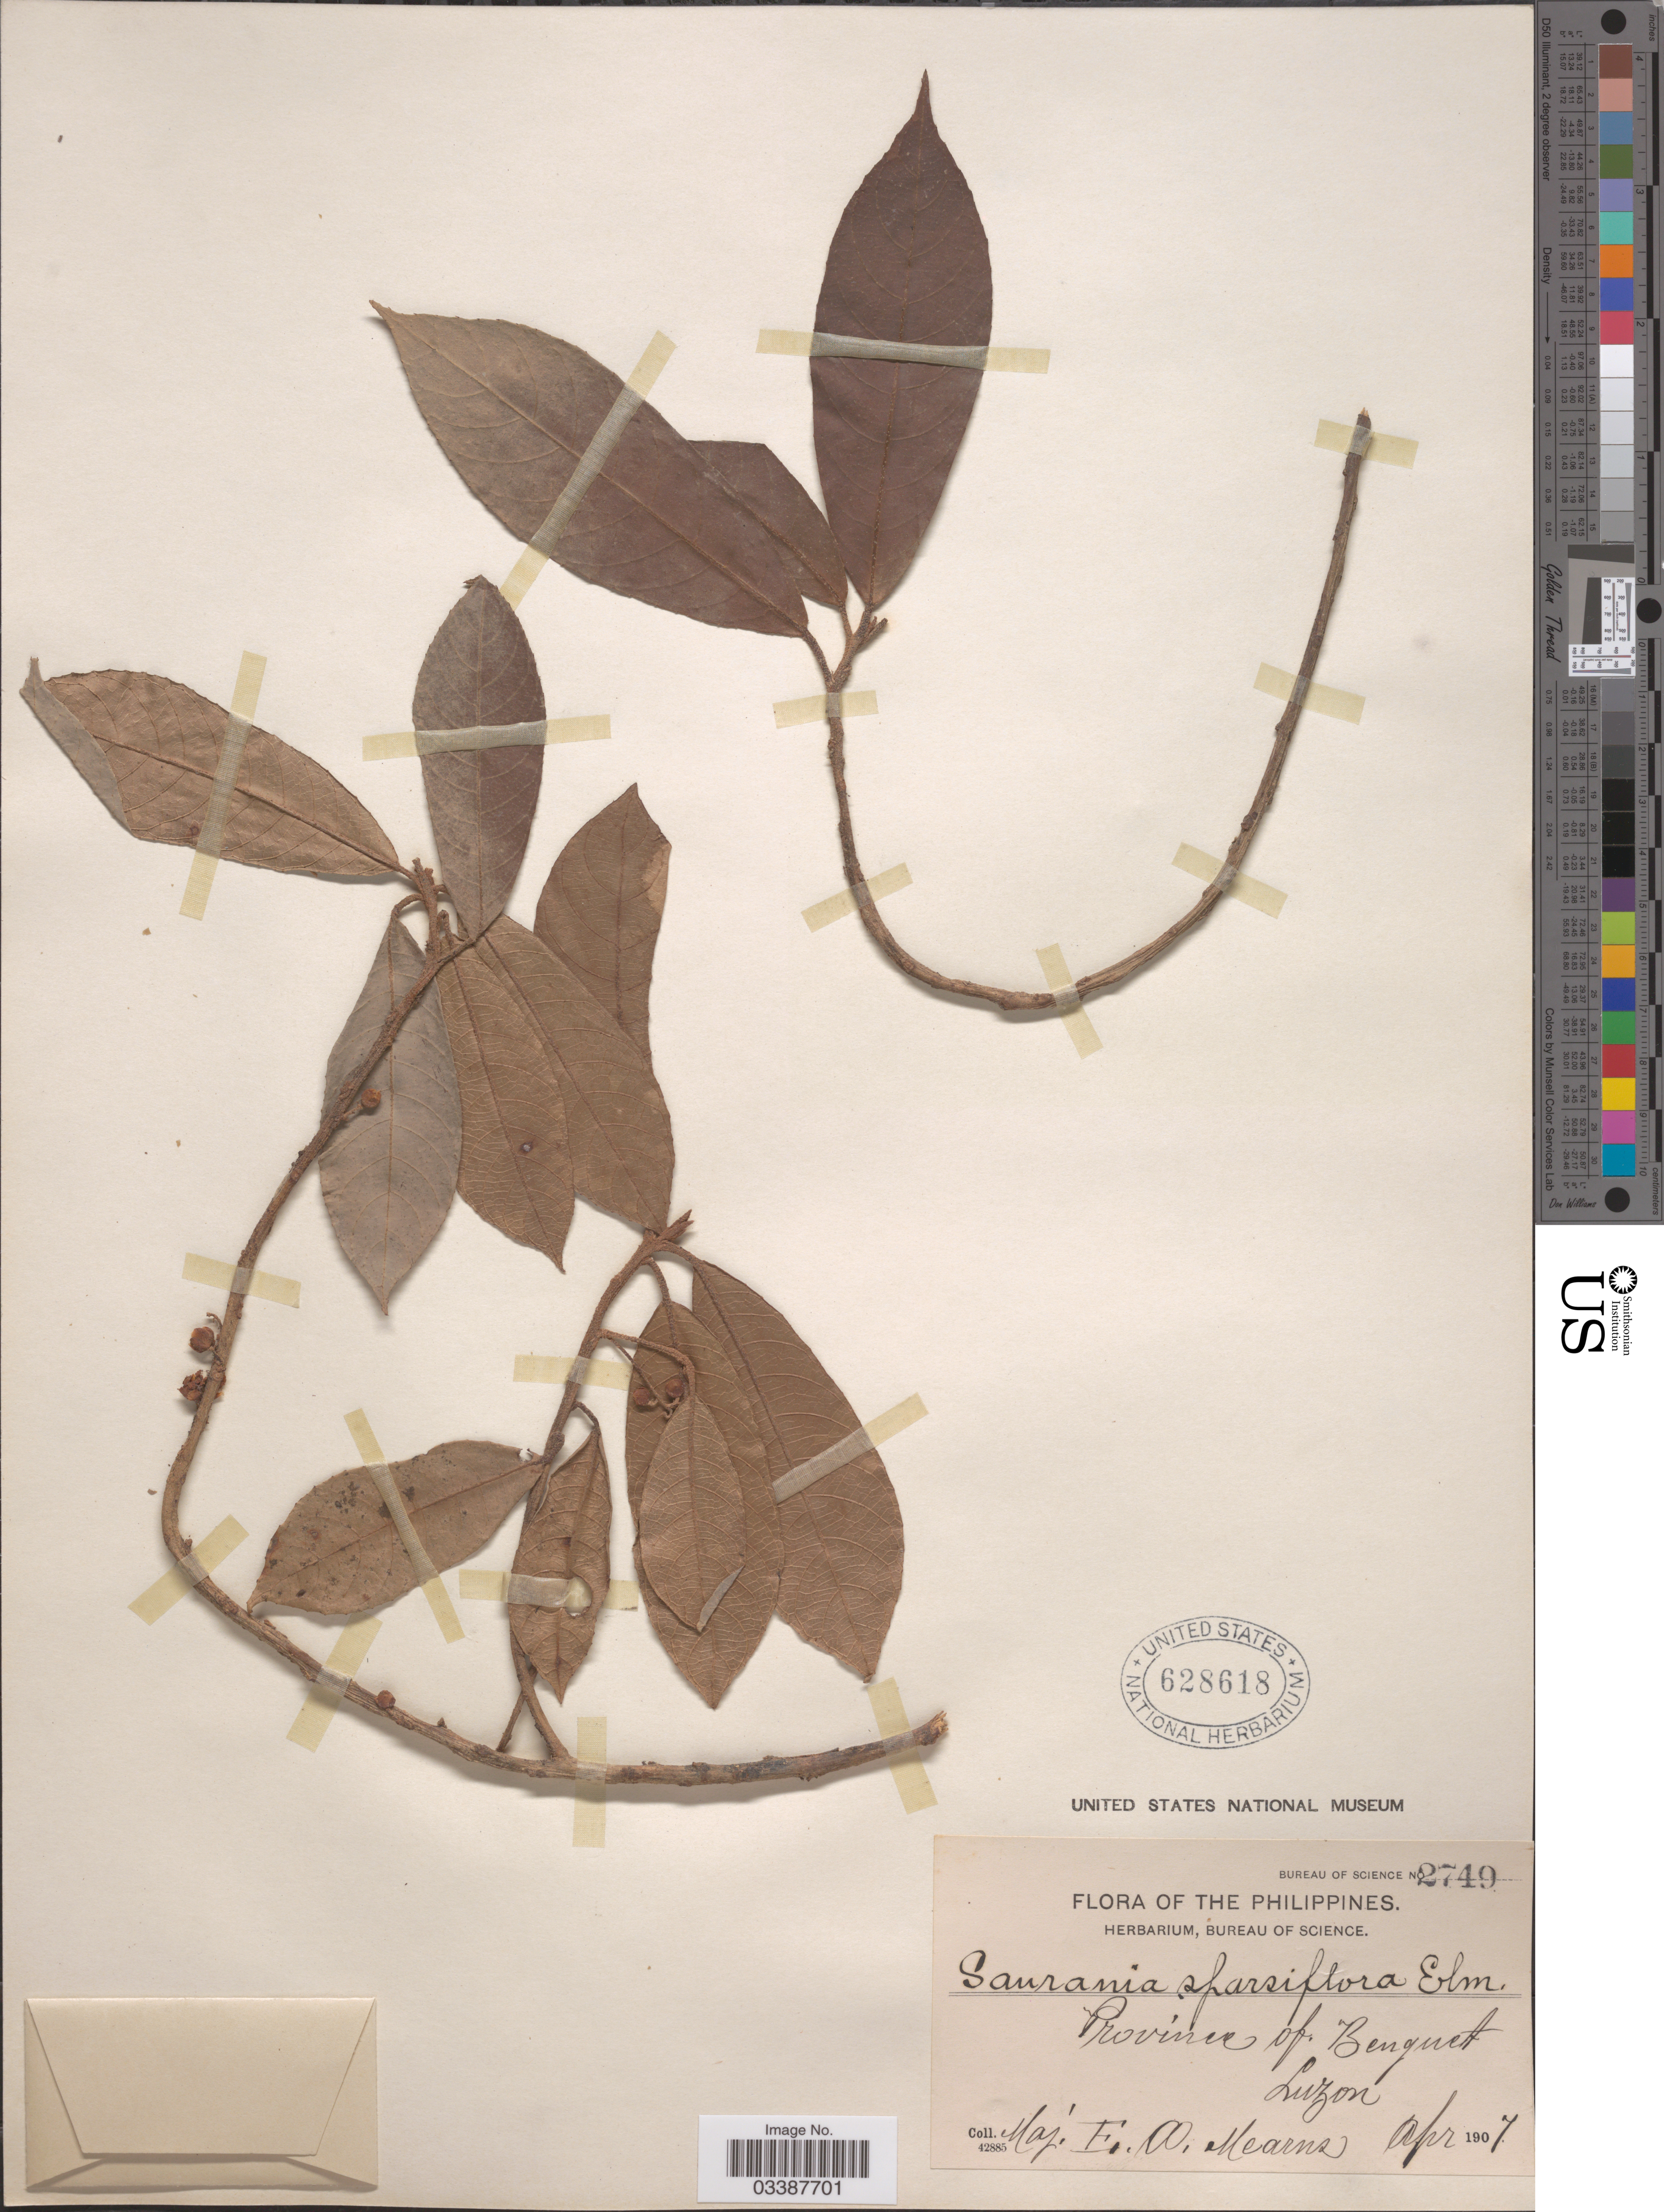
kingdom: Plantae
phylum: Tracheophyta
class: Magnoliopsida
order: Ericales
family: Actinidiaceae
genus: Saurauia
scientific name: Saurauia sparsiflora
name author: Elmer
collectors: E. A. Mearns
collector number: Bureau of Science 2749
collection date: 1907-04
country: Philippines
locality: Province of Benguet, Luzon.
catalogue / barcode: US 628618